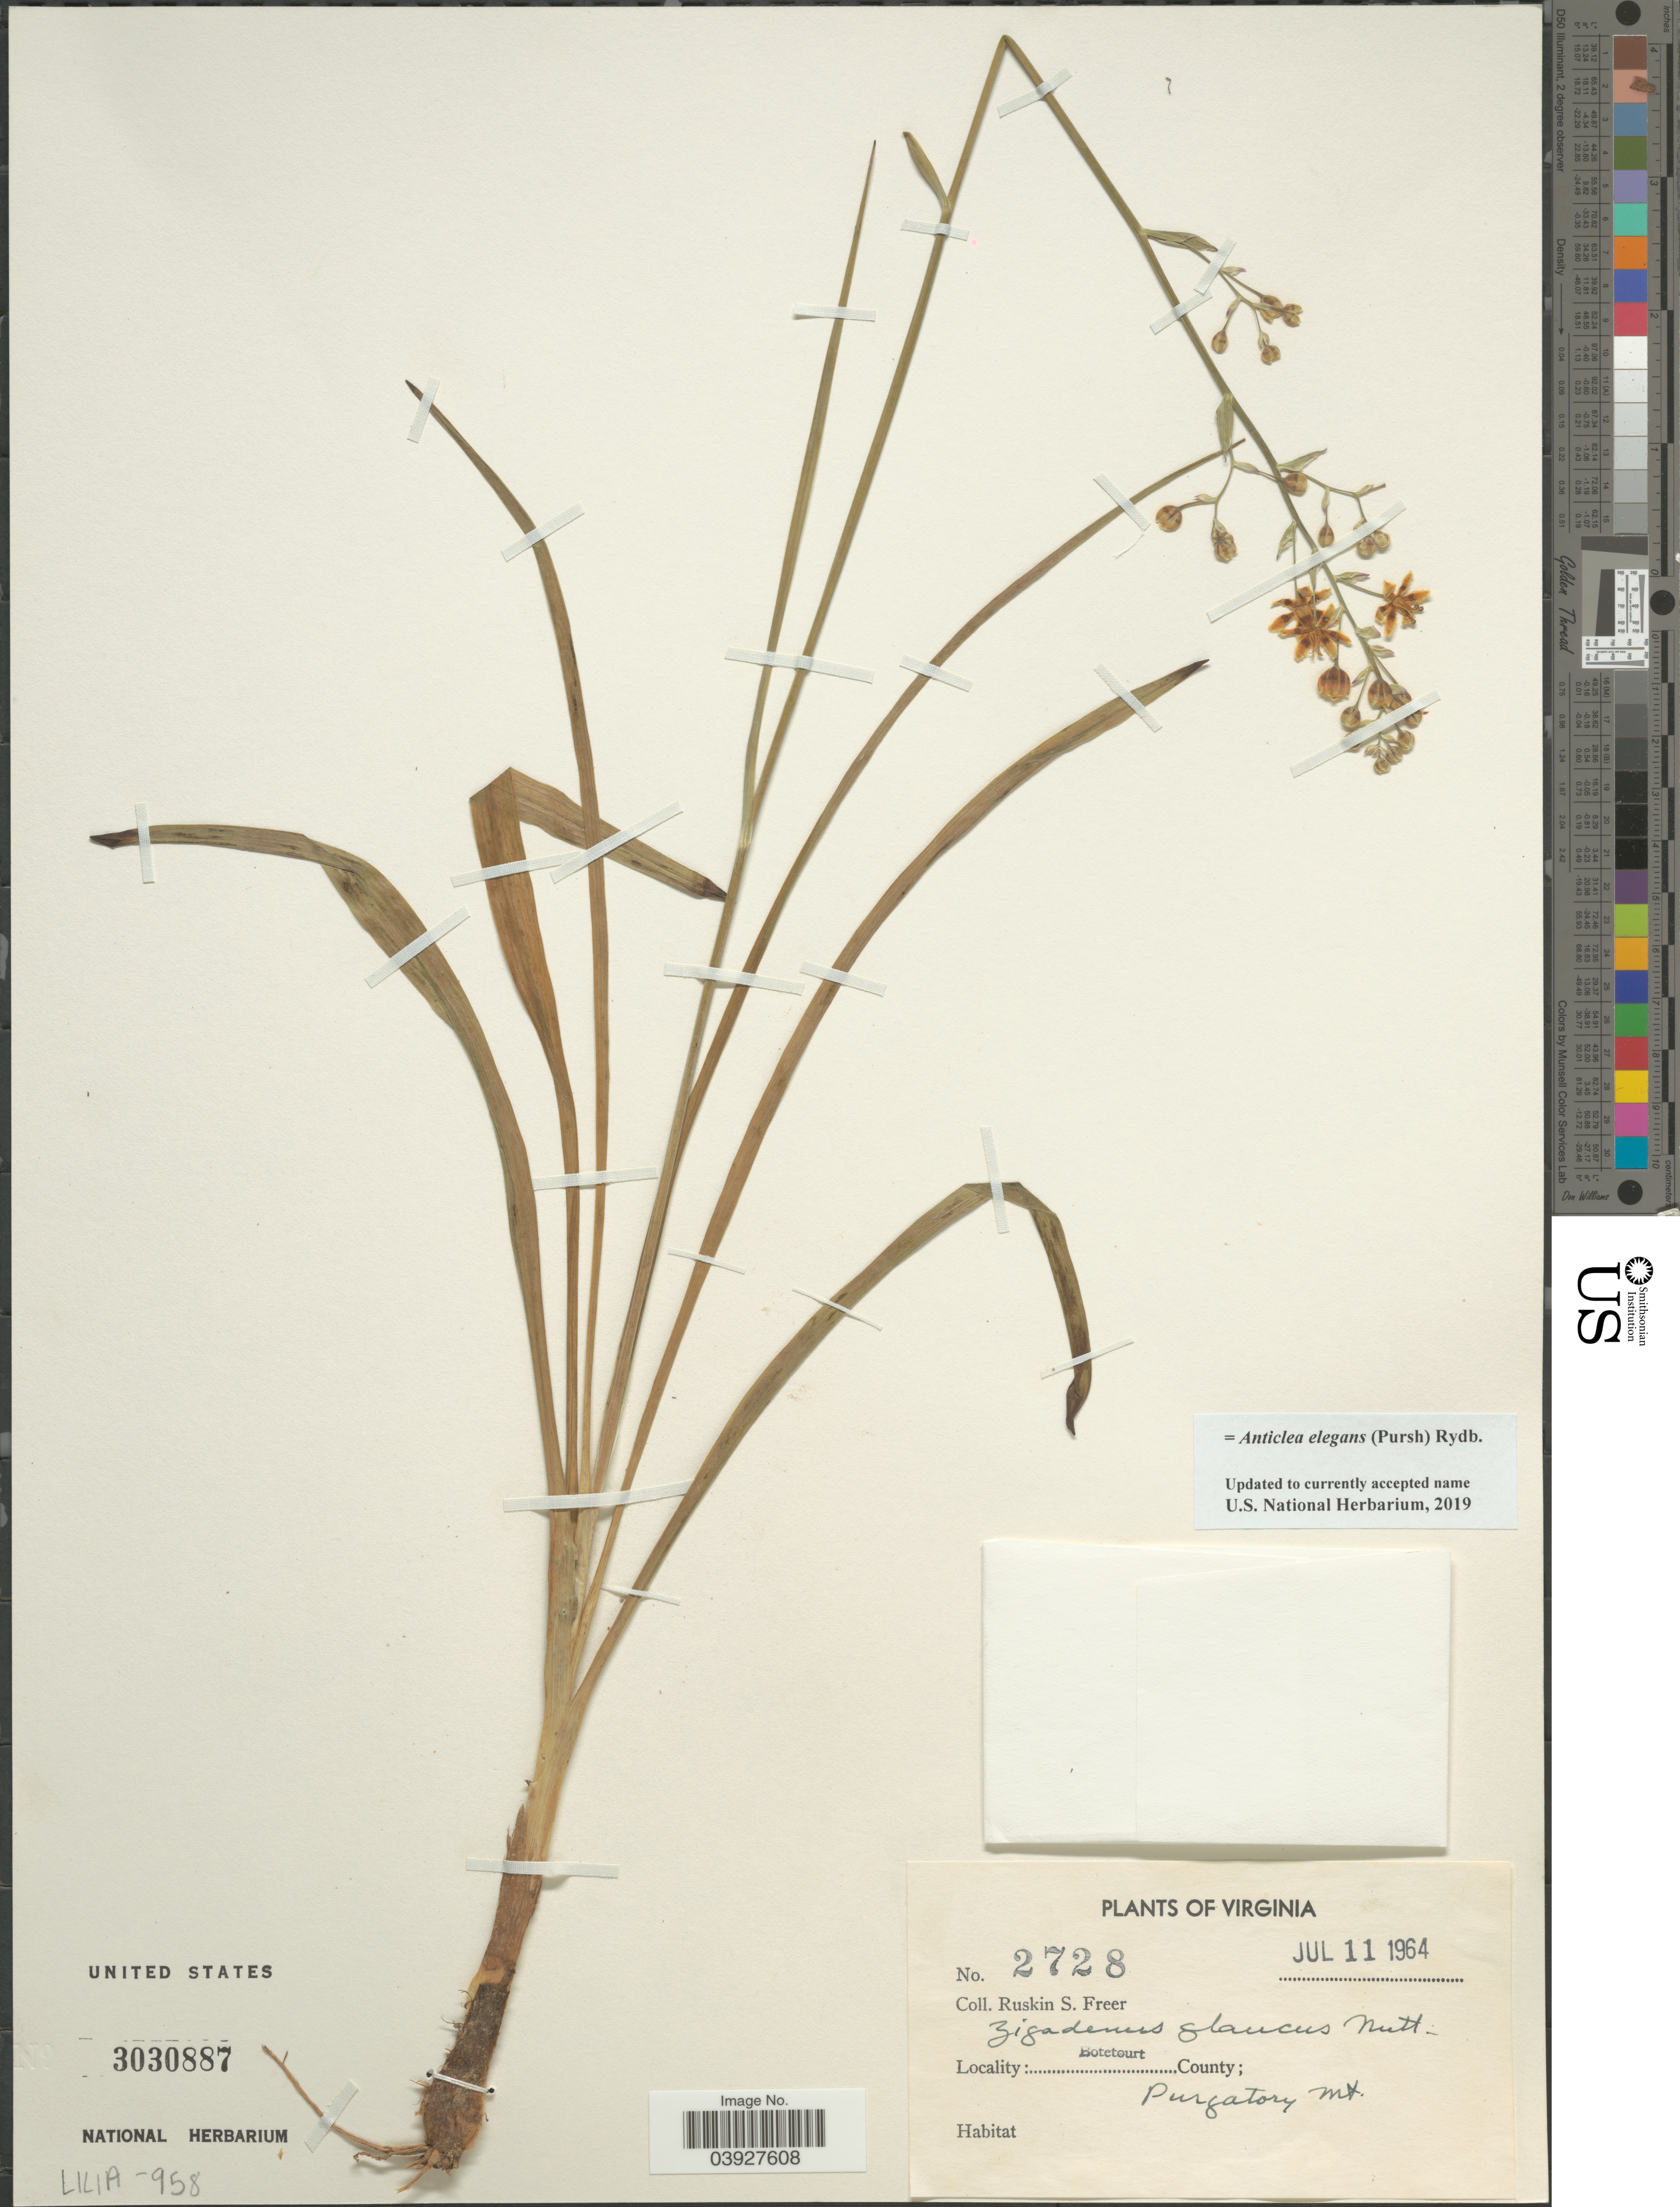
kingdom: Plantae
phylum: Tracheophyta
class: Liliopsida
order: Liliales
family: Melanthiaceae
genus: Anticlea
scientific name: Anticlea elegans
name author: (Pursh) Rydb.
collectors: R. Freer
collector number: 2728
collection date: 1964-07-11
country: United States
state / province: Virginia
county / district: Botetourt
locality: Botetourt County; Purgatory Mt.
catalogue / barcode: US 3030887